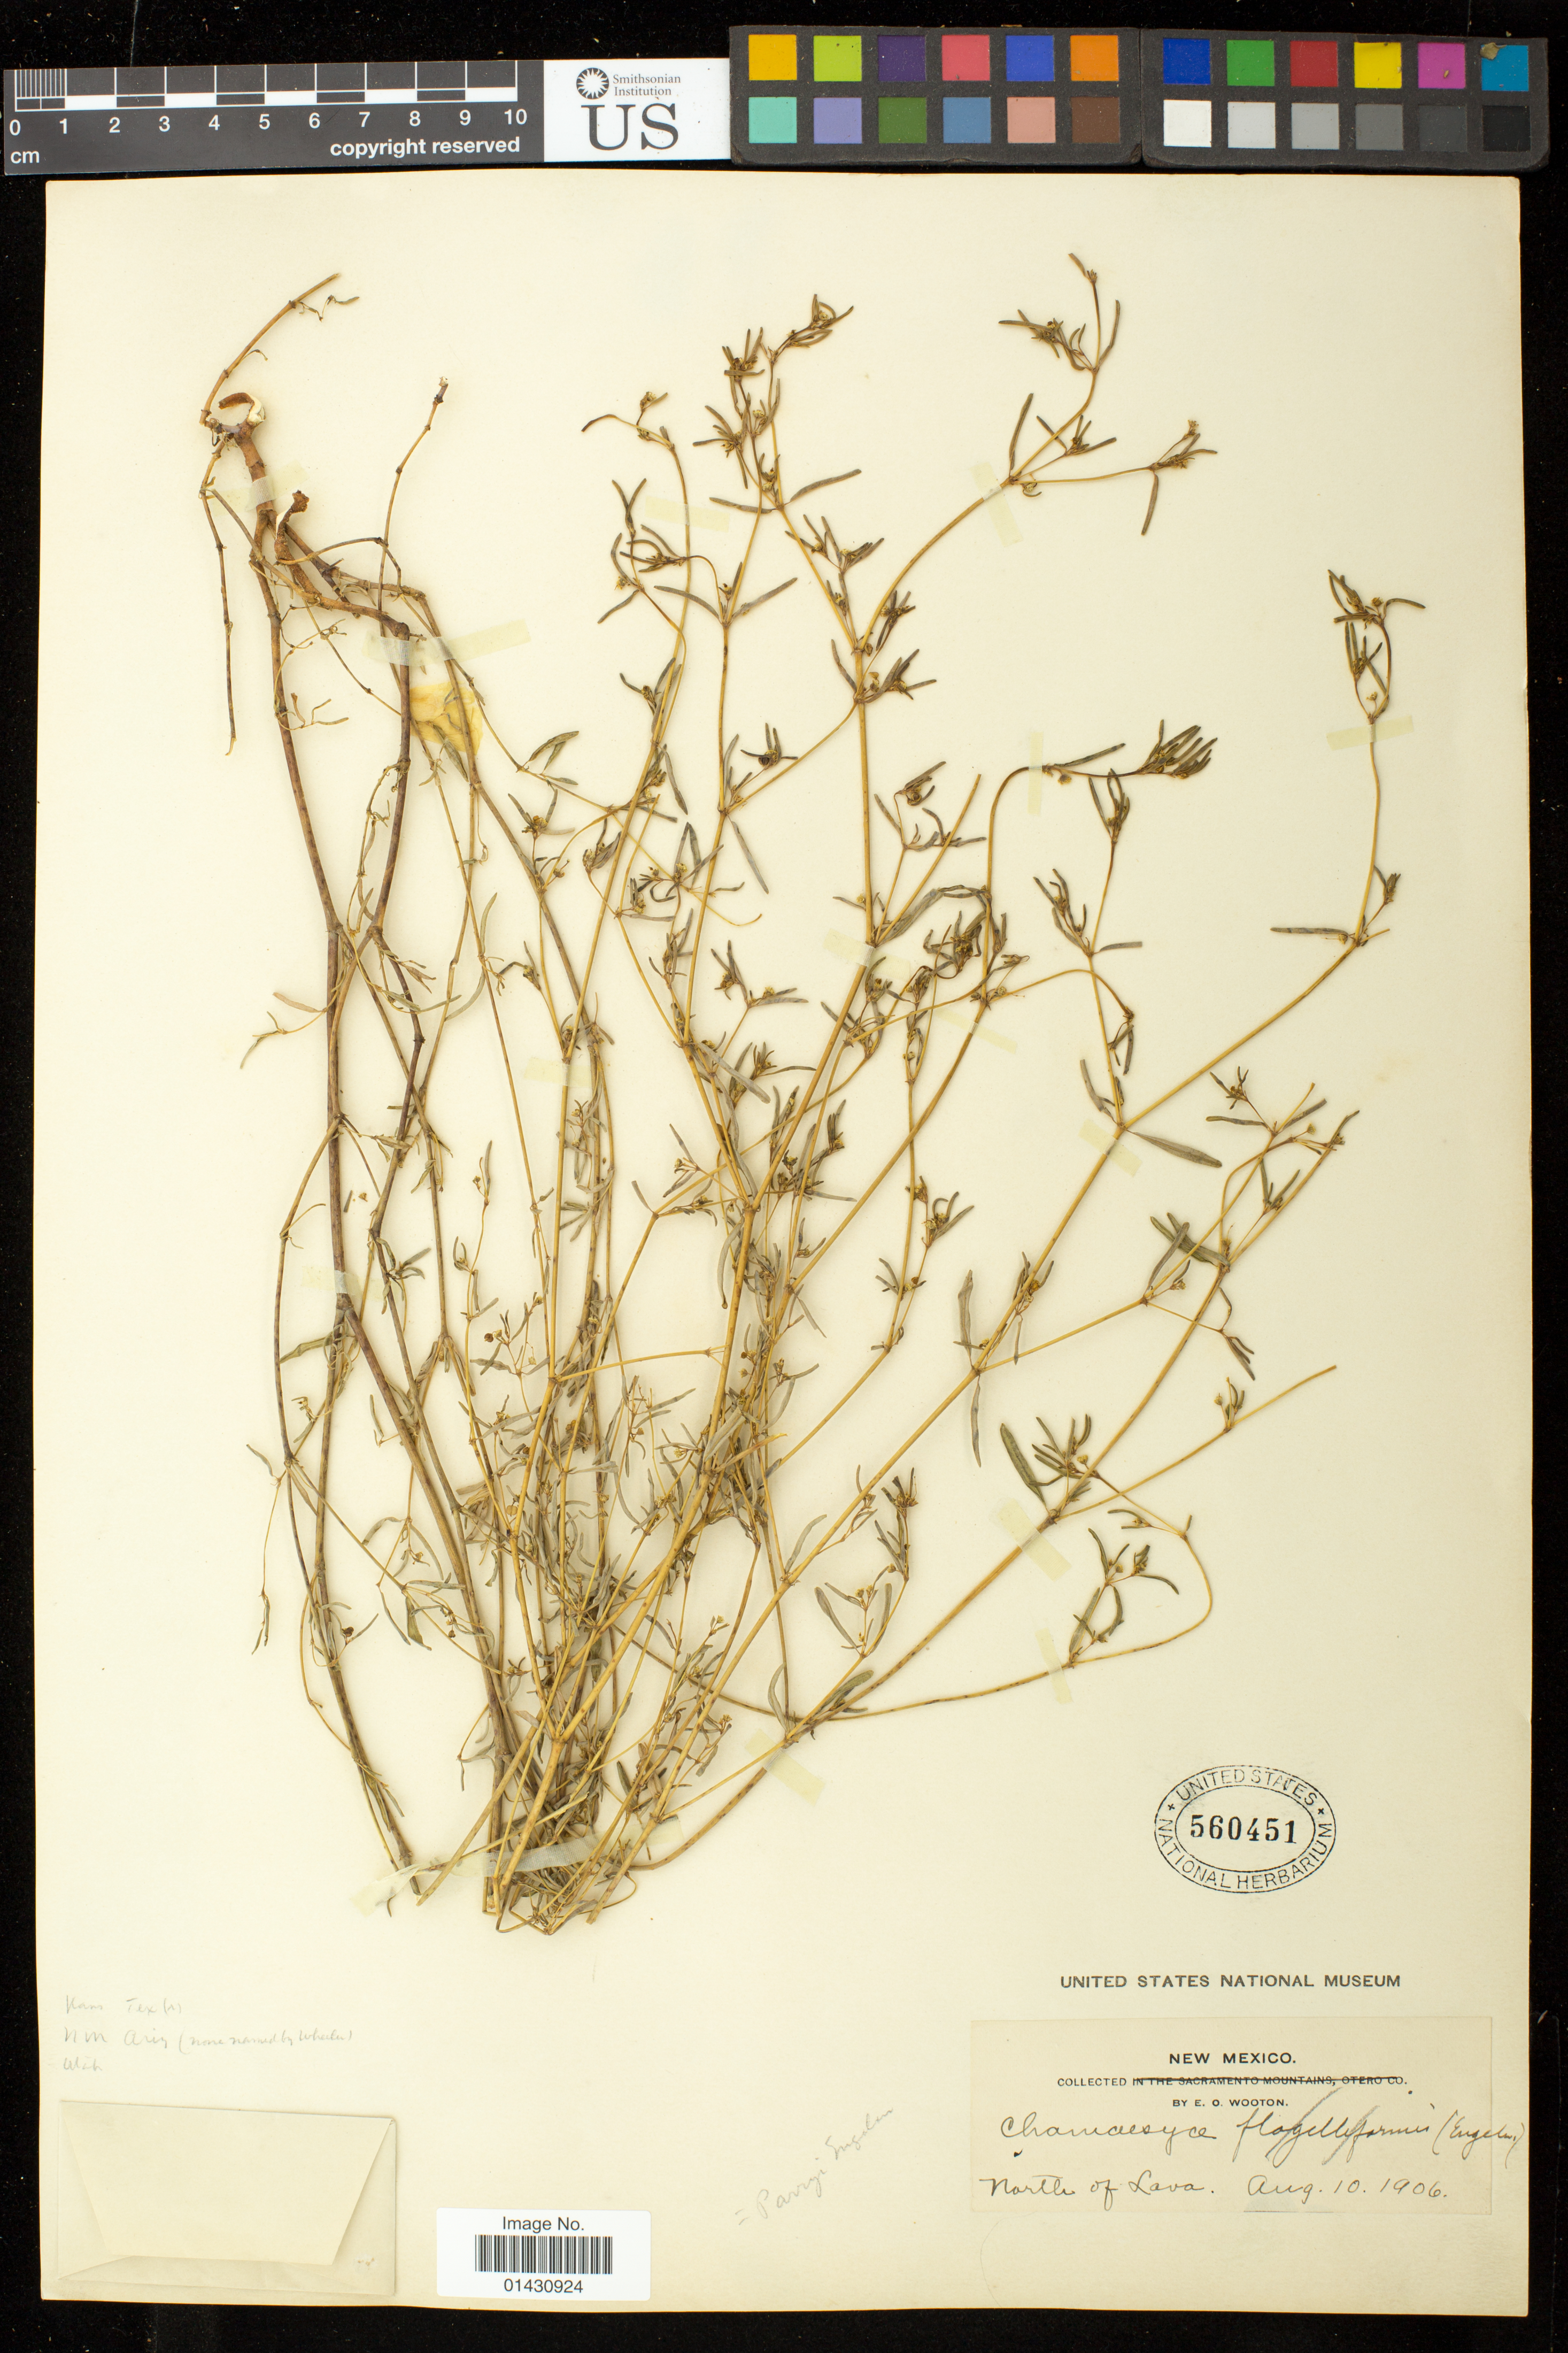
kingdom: Plantae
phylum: Tracheophyta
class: Magnoliopsida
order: Malpighiales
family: Euphorbiaceae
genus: Euphorbia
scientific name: Euphorbia parryi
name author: Engelm.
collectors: E. O. Wooton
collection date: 1906-08-10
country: United States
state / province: New Mexico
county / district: Socorro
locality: North of Lava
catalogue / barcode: US 560451